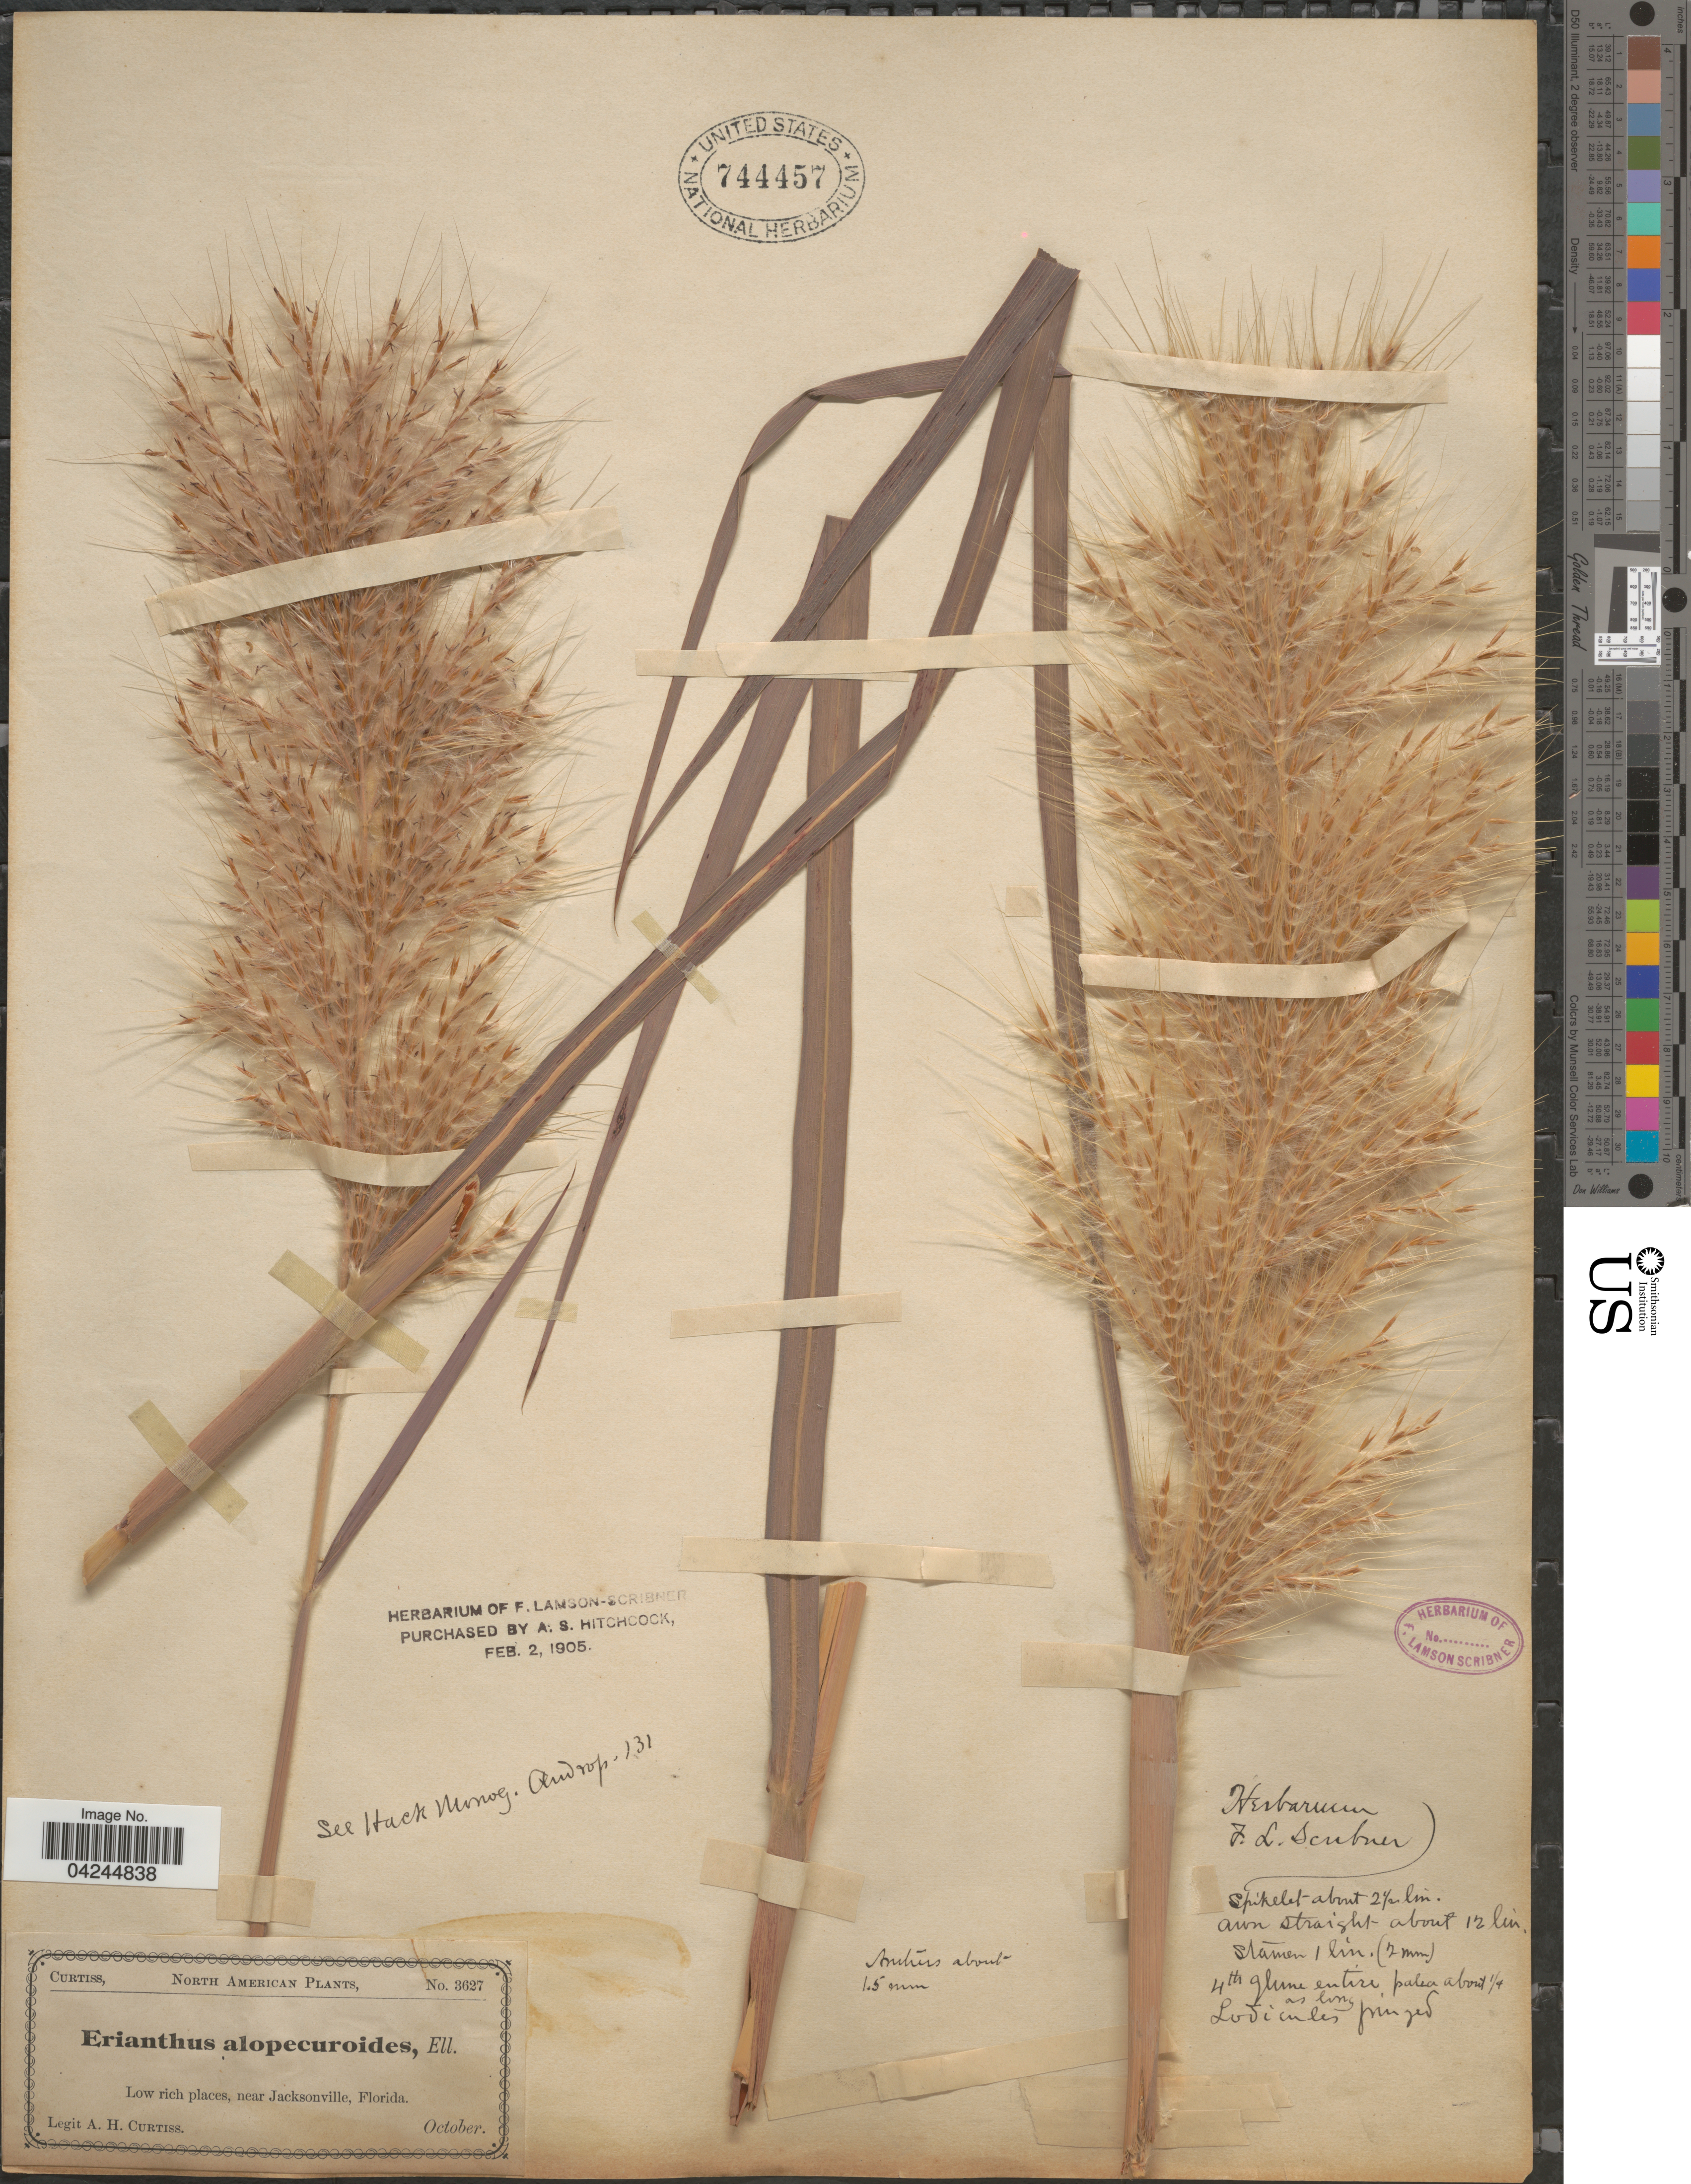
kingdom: Plantae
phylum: Tracheophyta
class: Liliopsida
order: Poales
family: Poaceae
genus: Erianthus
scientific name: Erianthus alopecuroides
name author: Elliott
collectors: A. H. Curtiss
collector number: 3627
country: United States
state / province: Florida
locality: Low rich places, near Jacksonville.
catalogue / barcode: US 744457